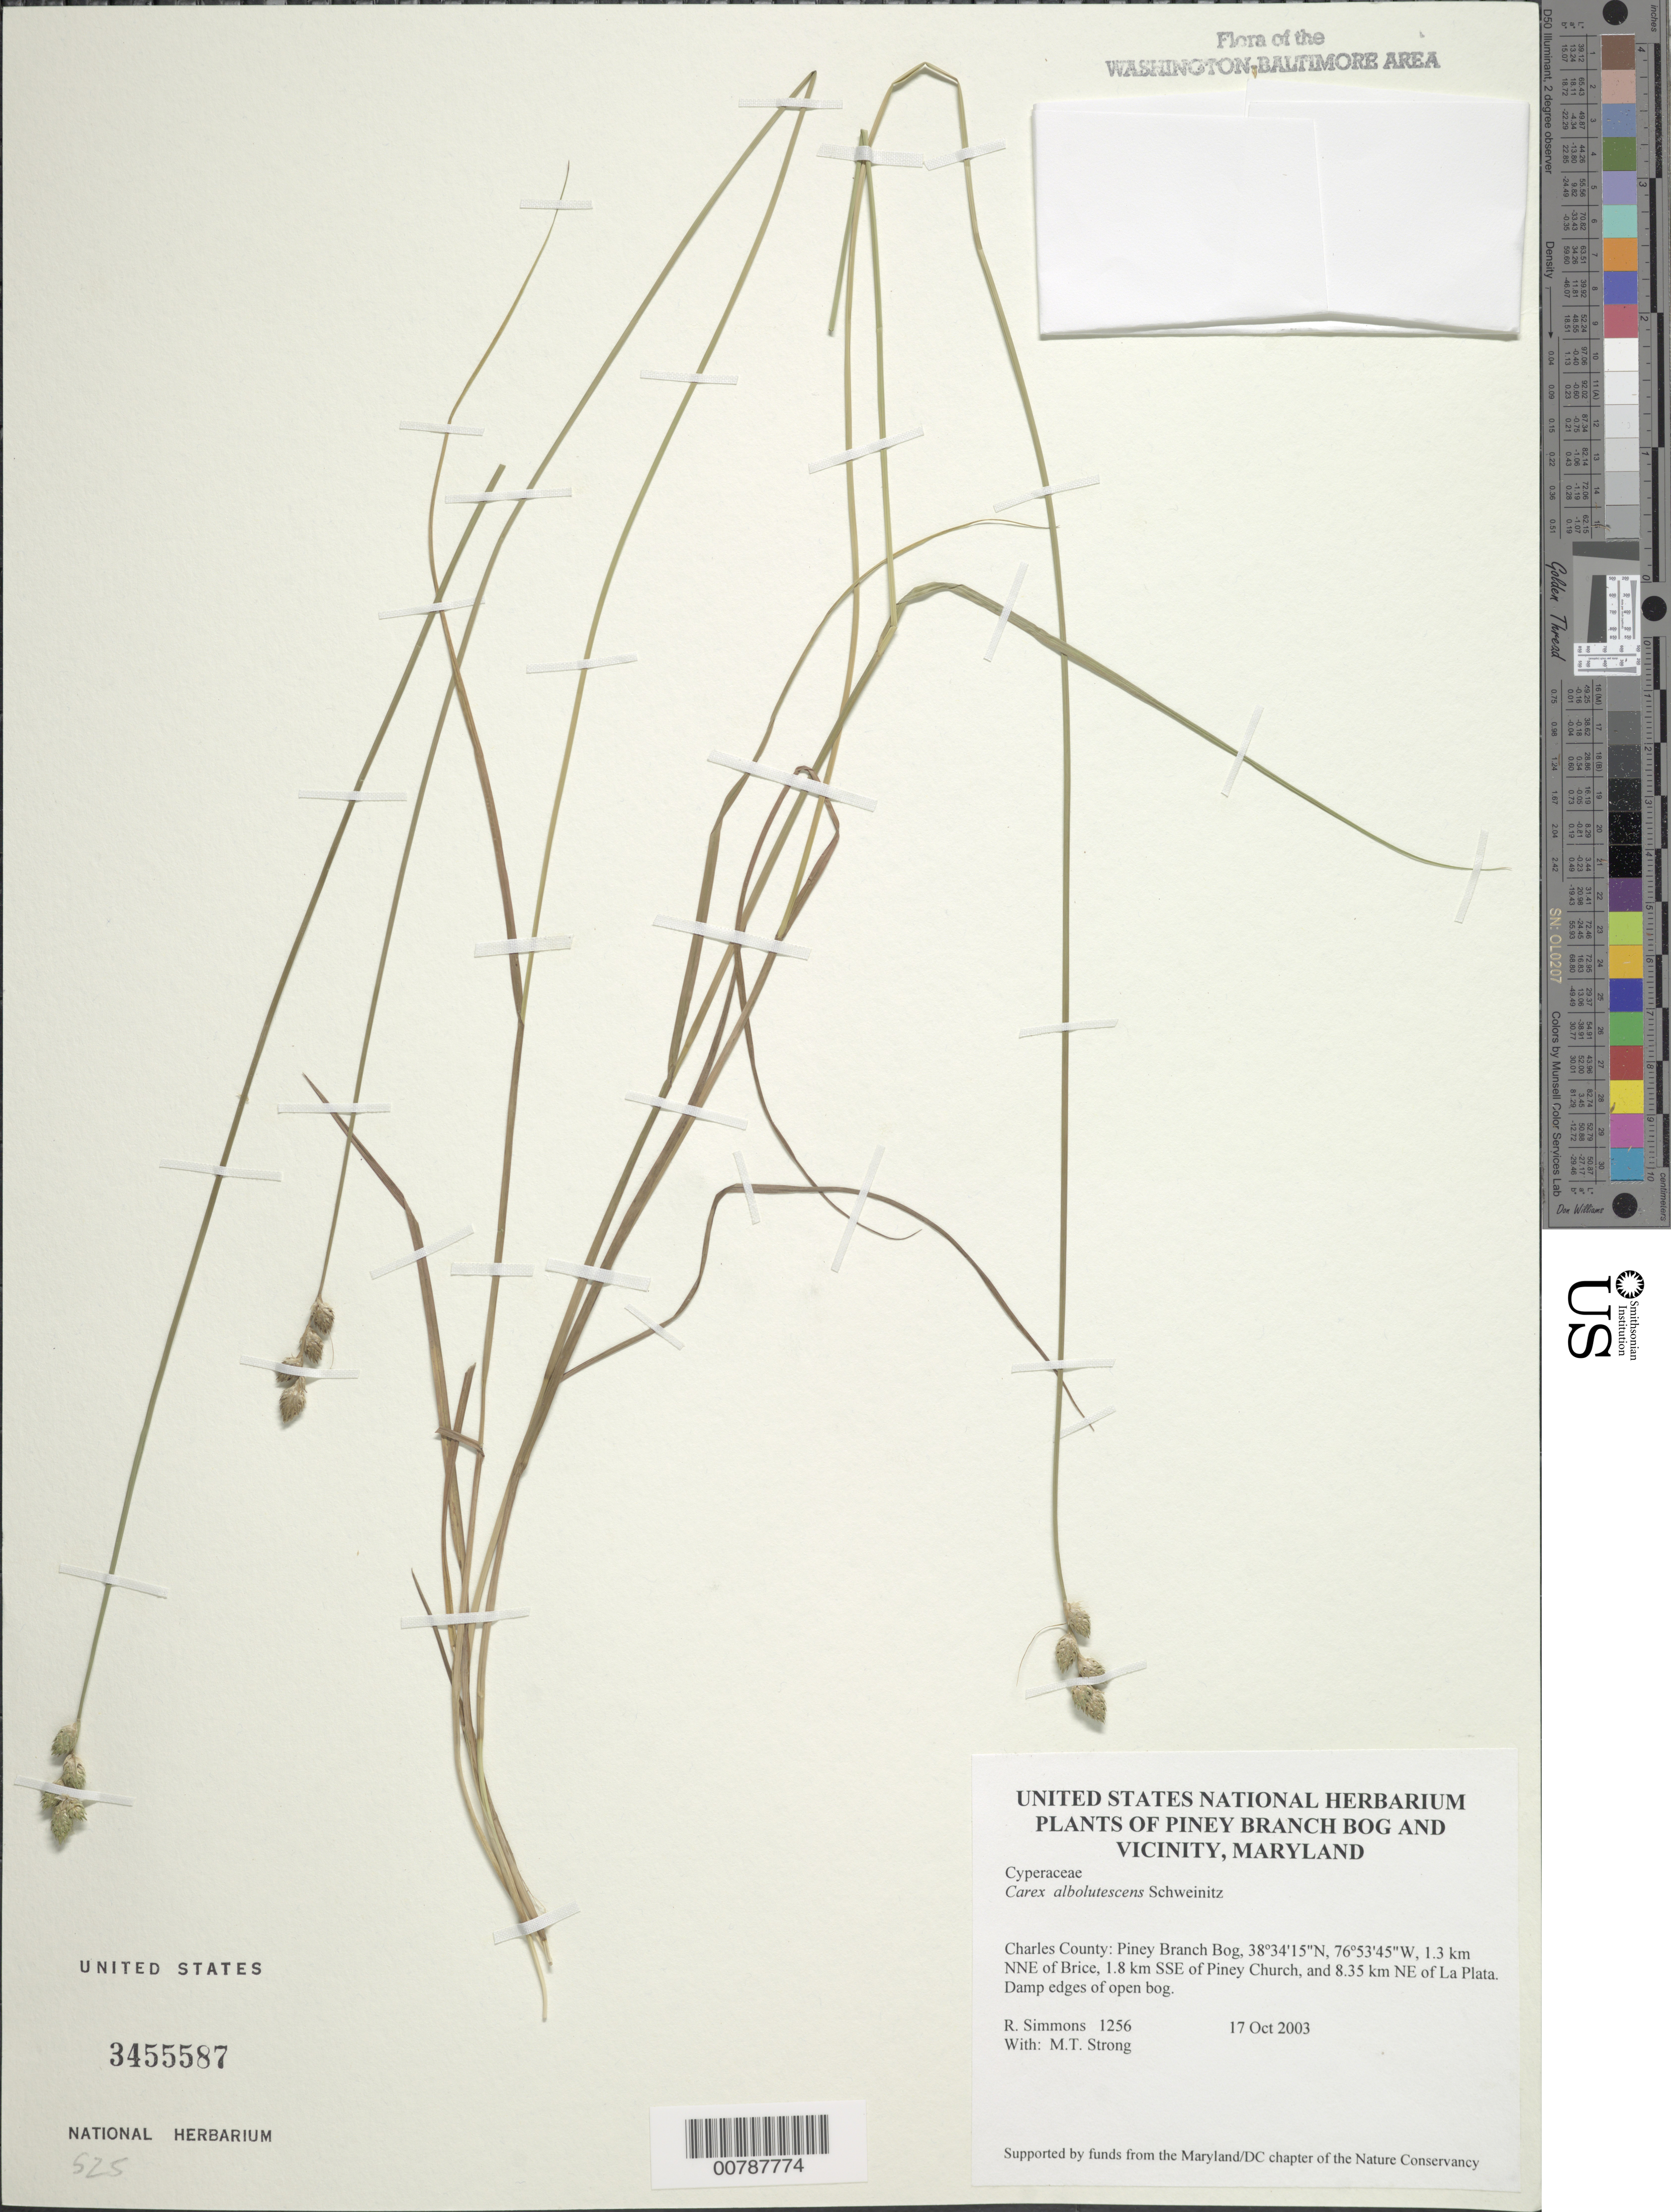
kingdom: Plantae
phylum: Tracheophyta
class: Liliopsida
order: Poales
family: Cyperaceae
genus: Carex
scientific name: Carex albolutescens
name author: Schwein.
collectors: R. H. Simmons & M. T. Strong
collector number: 1256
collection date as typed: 17 October 2003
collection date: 2003-10-17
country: United States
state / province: Maryland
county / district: Charles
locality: Piney Branch Bog, 1.3 km NNE of Brice, 1.8 km SSE of Piney Church, and 8.35 km NE of La Plata.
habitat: Damp edges of open bog.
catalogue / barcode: US 3455587